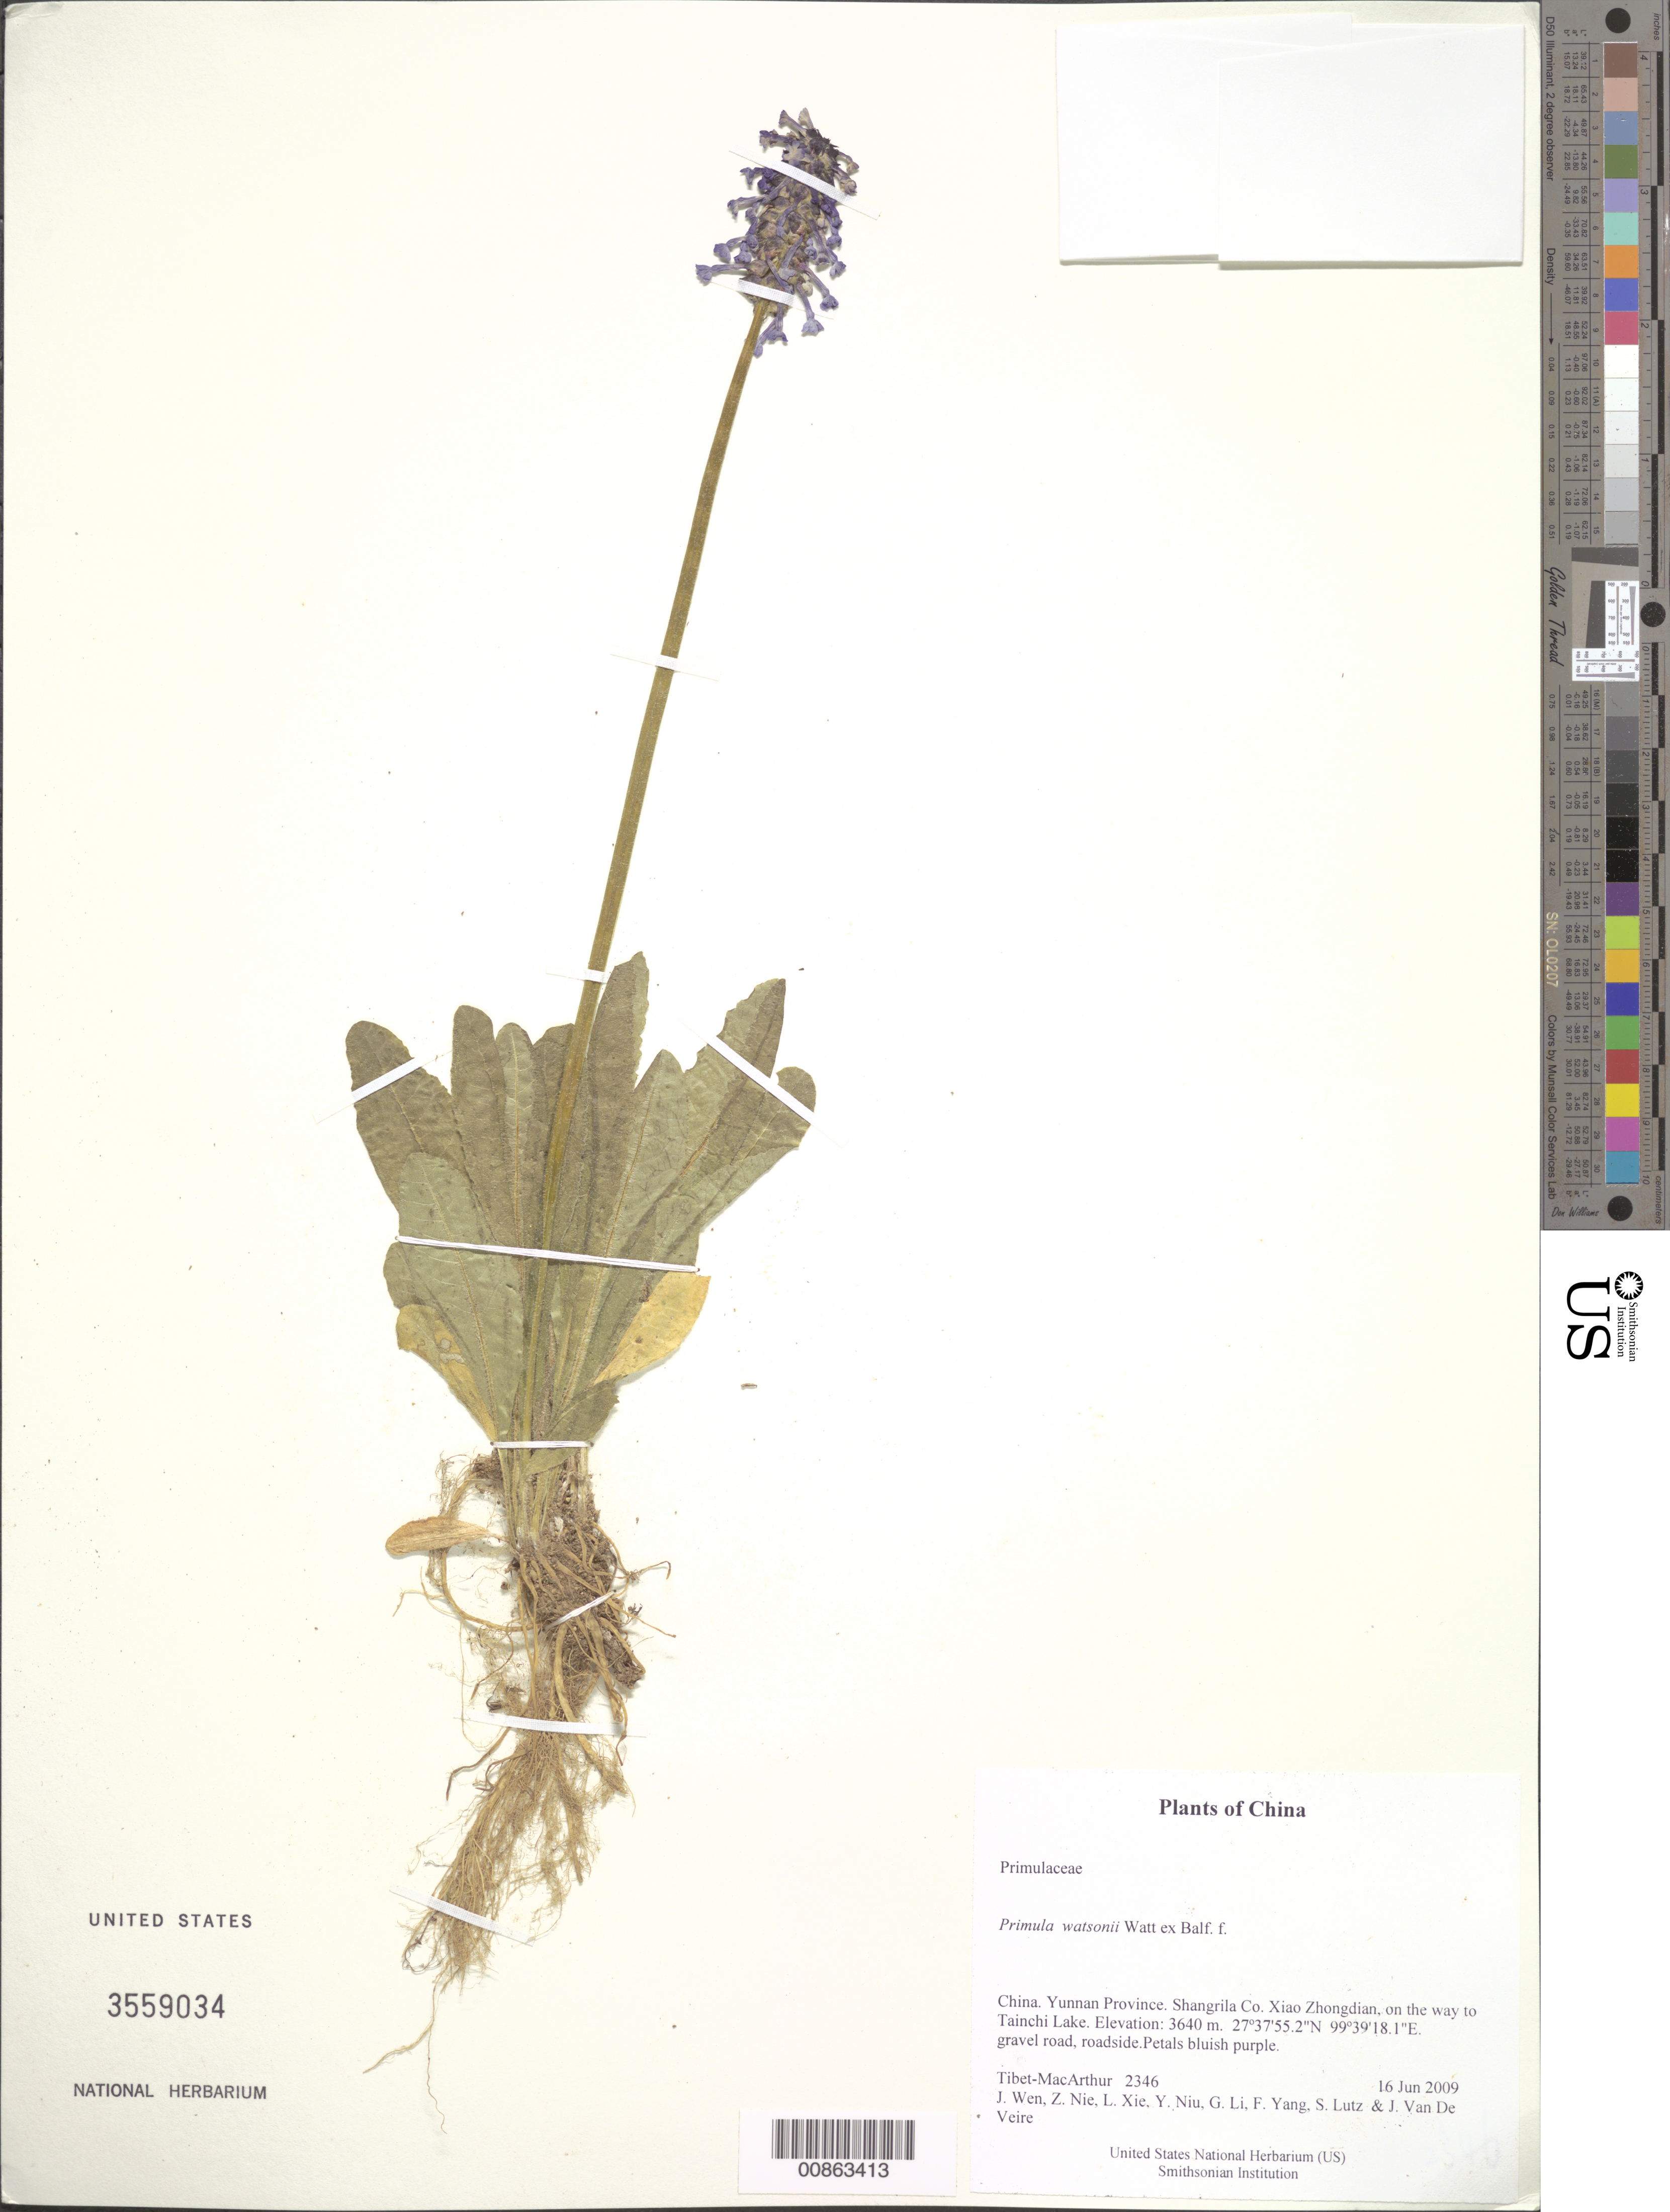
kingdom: Plantae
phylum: Tracheophyta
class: Magnoliopsida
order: Ericales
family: Primulaceae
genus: Primula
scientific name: Primula watsonii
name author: Watt ex Balf. f.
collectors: Tibet-MacArthur, J. Wen, Z. Nie, L. Xie, Y. Niu, G. Li, F. Yang, S. Lutz & J. Van De Veire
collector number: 2346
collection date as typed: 16 Jun 2009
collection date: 2009-06-16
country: China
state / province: Yunnan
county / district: Shangrila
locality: Xiao Zhongdian, on the way to Tainchi Lake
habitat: gravel road, roadside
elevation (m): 3640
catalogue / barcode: US 3559034